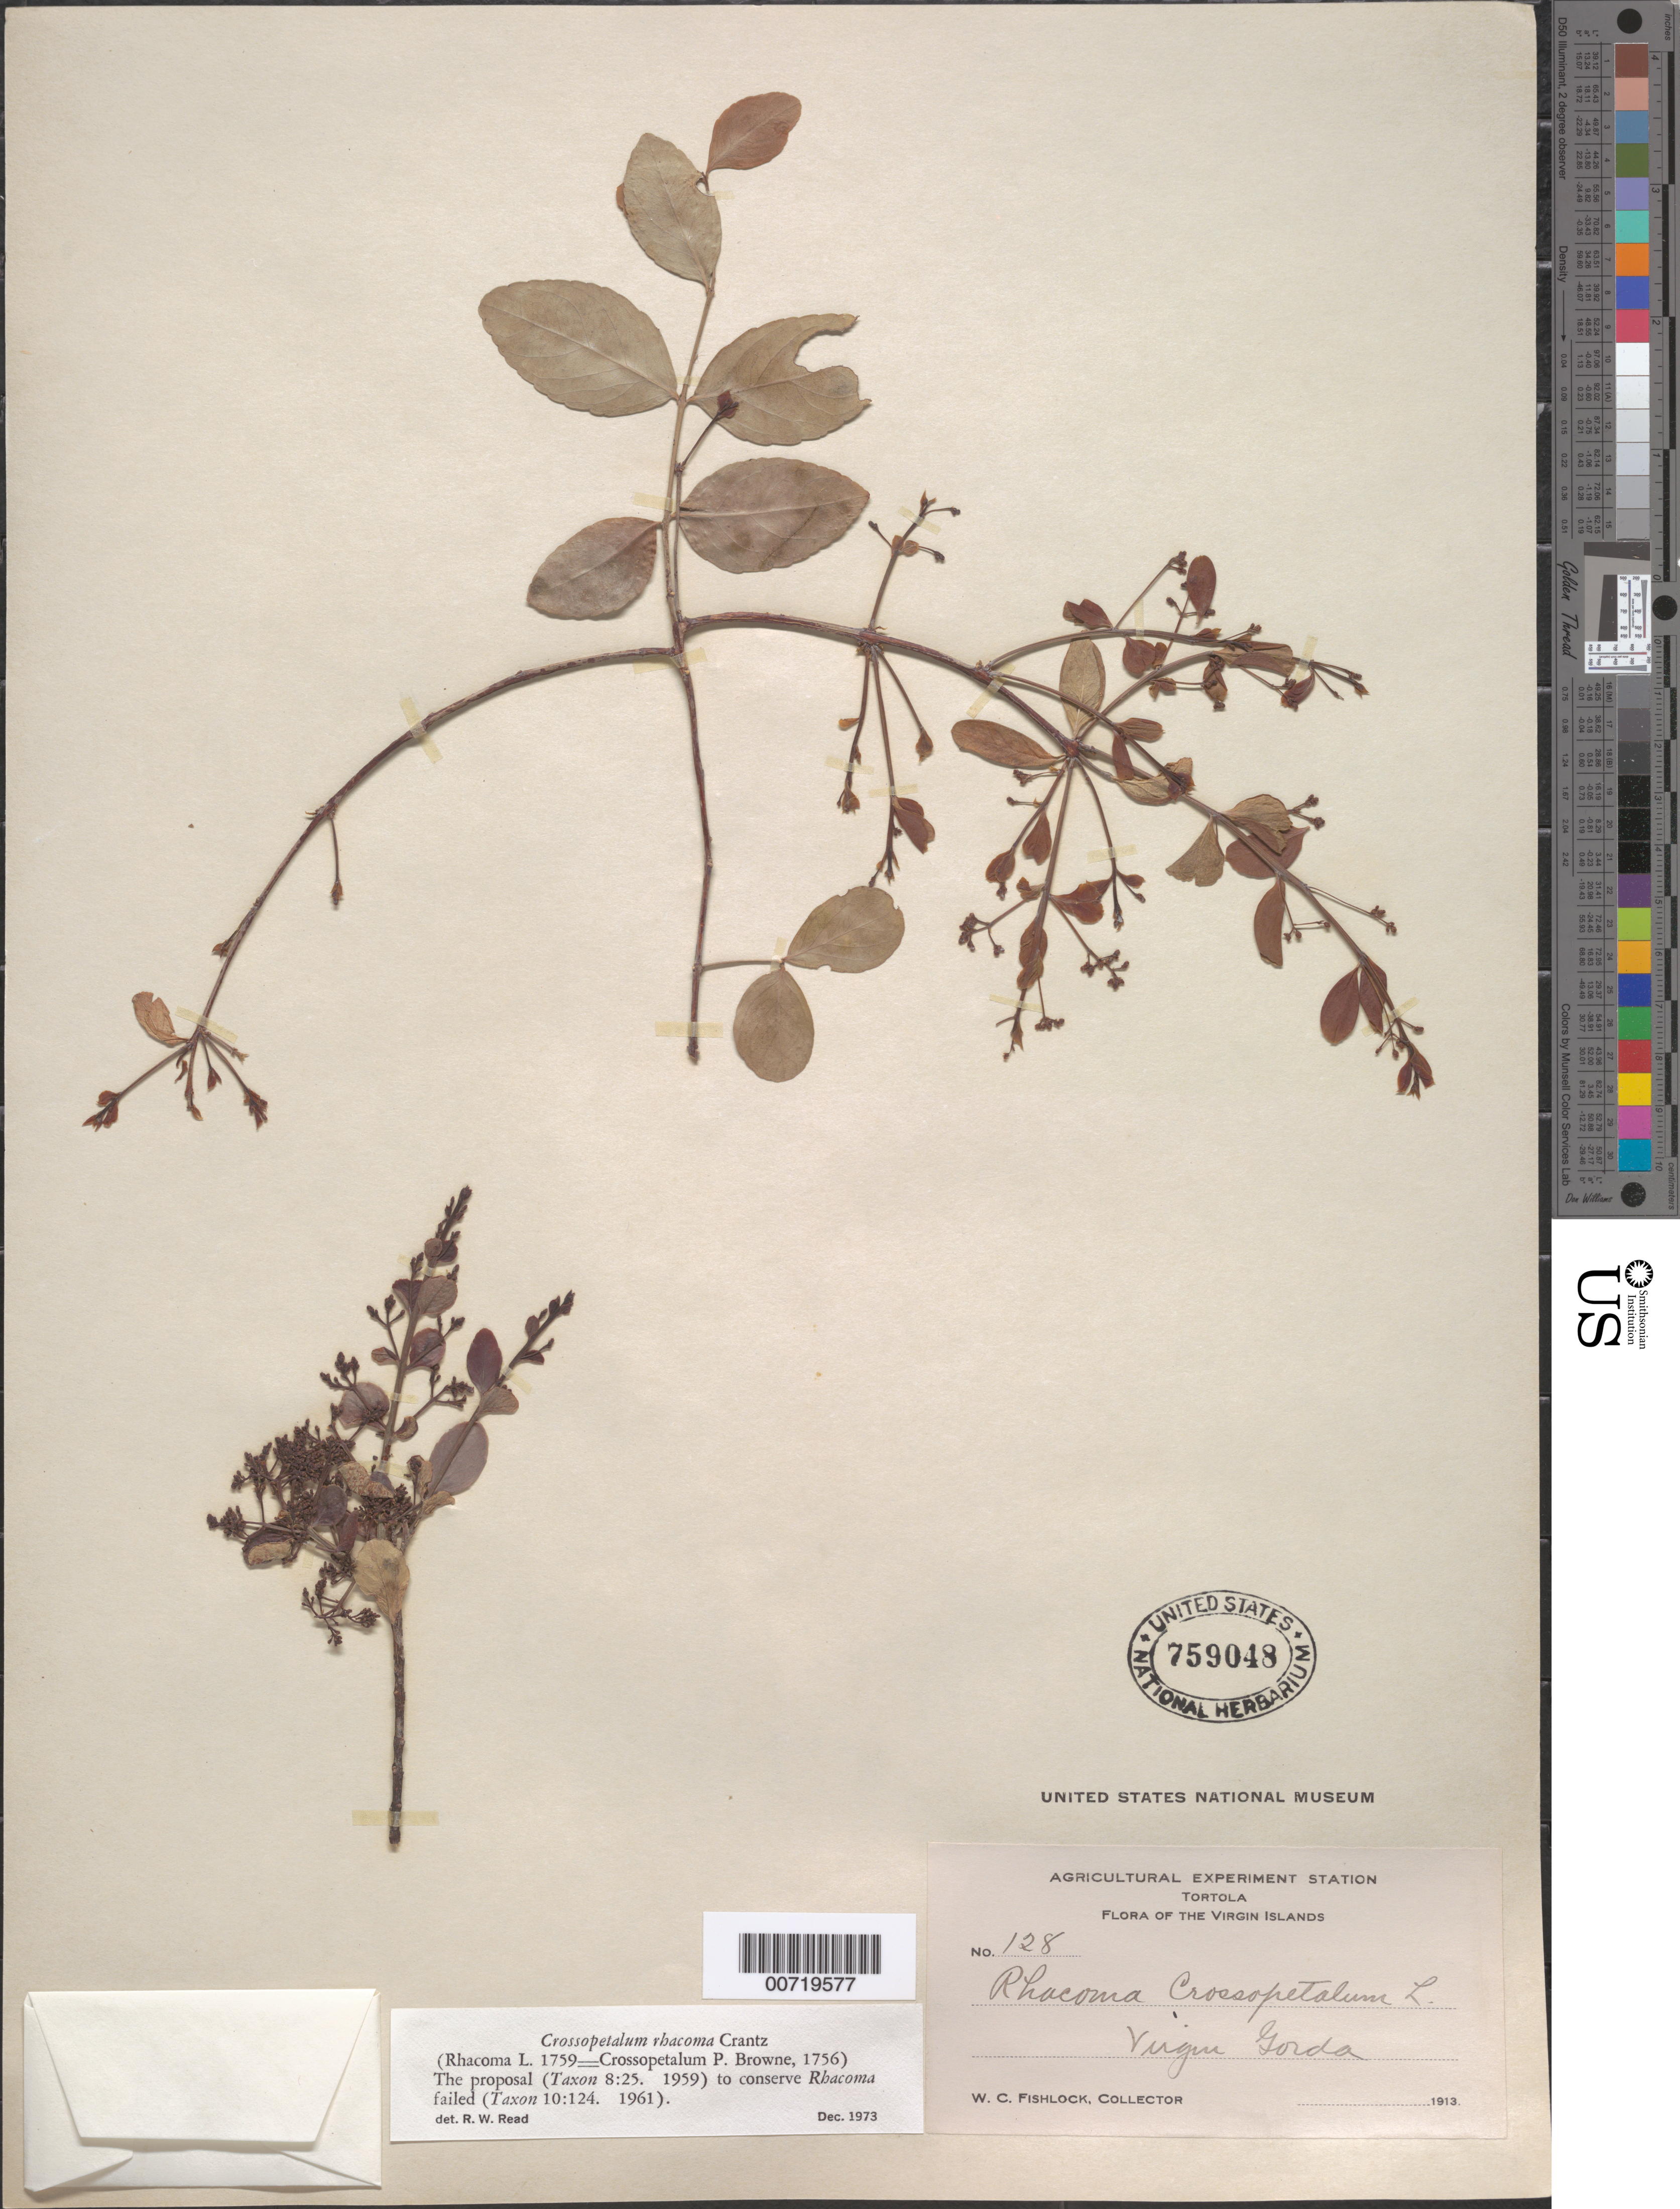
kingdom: Plantae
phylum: Tracheophyta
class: Magnoliopsida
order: Celastrales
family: Celastraceae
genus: Crossopetalum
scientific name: Crossopetalum rhacoma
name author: Crantz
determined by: Read, Robert W., (US), NMNH (UNITED STATES)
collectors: W. Fishlock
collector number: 128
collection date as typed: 1913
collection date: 1913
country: British Virgin Islands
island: Virgin Gorda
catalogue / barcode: US 759048